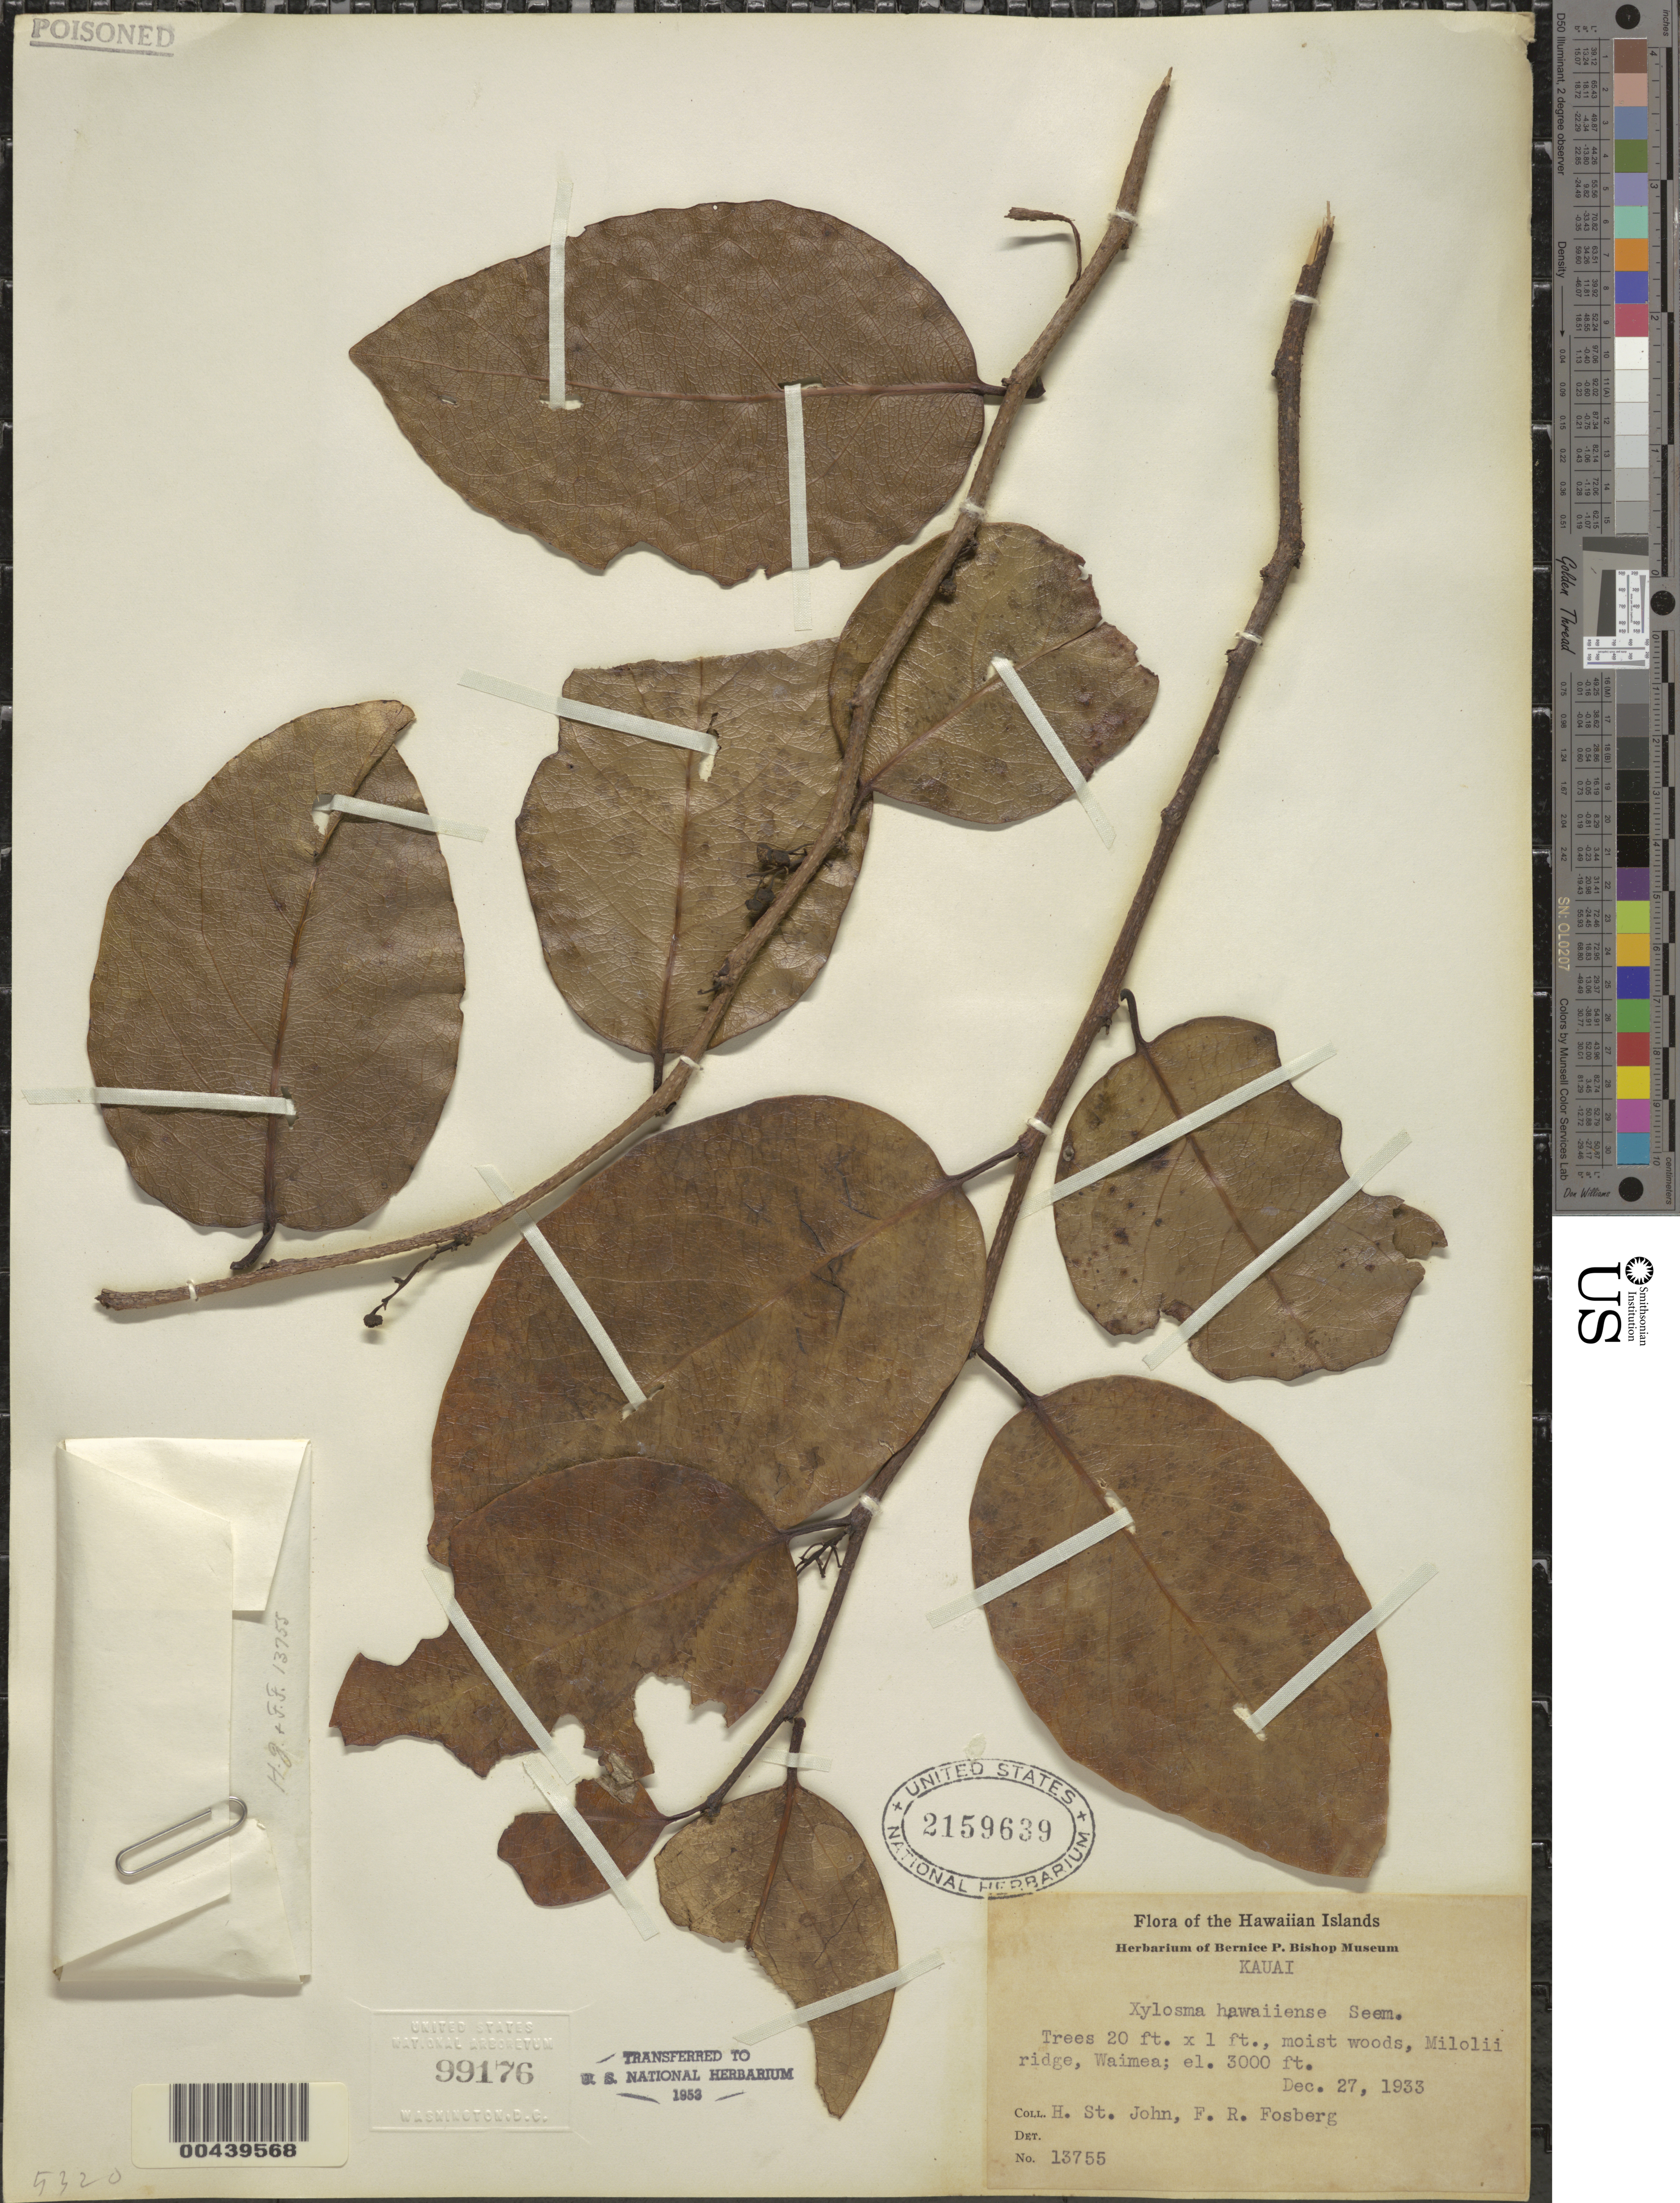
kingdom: Plantae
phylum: Tracheophyta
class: Magnoliopsida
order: Malpighiales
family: Salicaceae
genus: Xylosma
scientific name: Xylosma hawaiensis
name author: Seem.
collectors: H. St. John & F. R. Fosberg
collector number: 13755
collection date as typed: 27 Dec 1933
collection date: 1933-12-27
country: United States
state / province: Hawaii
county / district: Kauai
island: Kaua'i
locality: Milolii ridge, Waimea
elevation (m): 914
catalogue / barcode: US 2159639